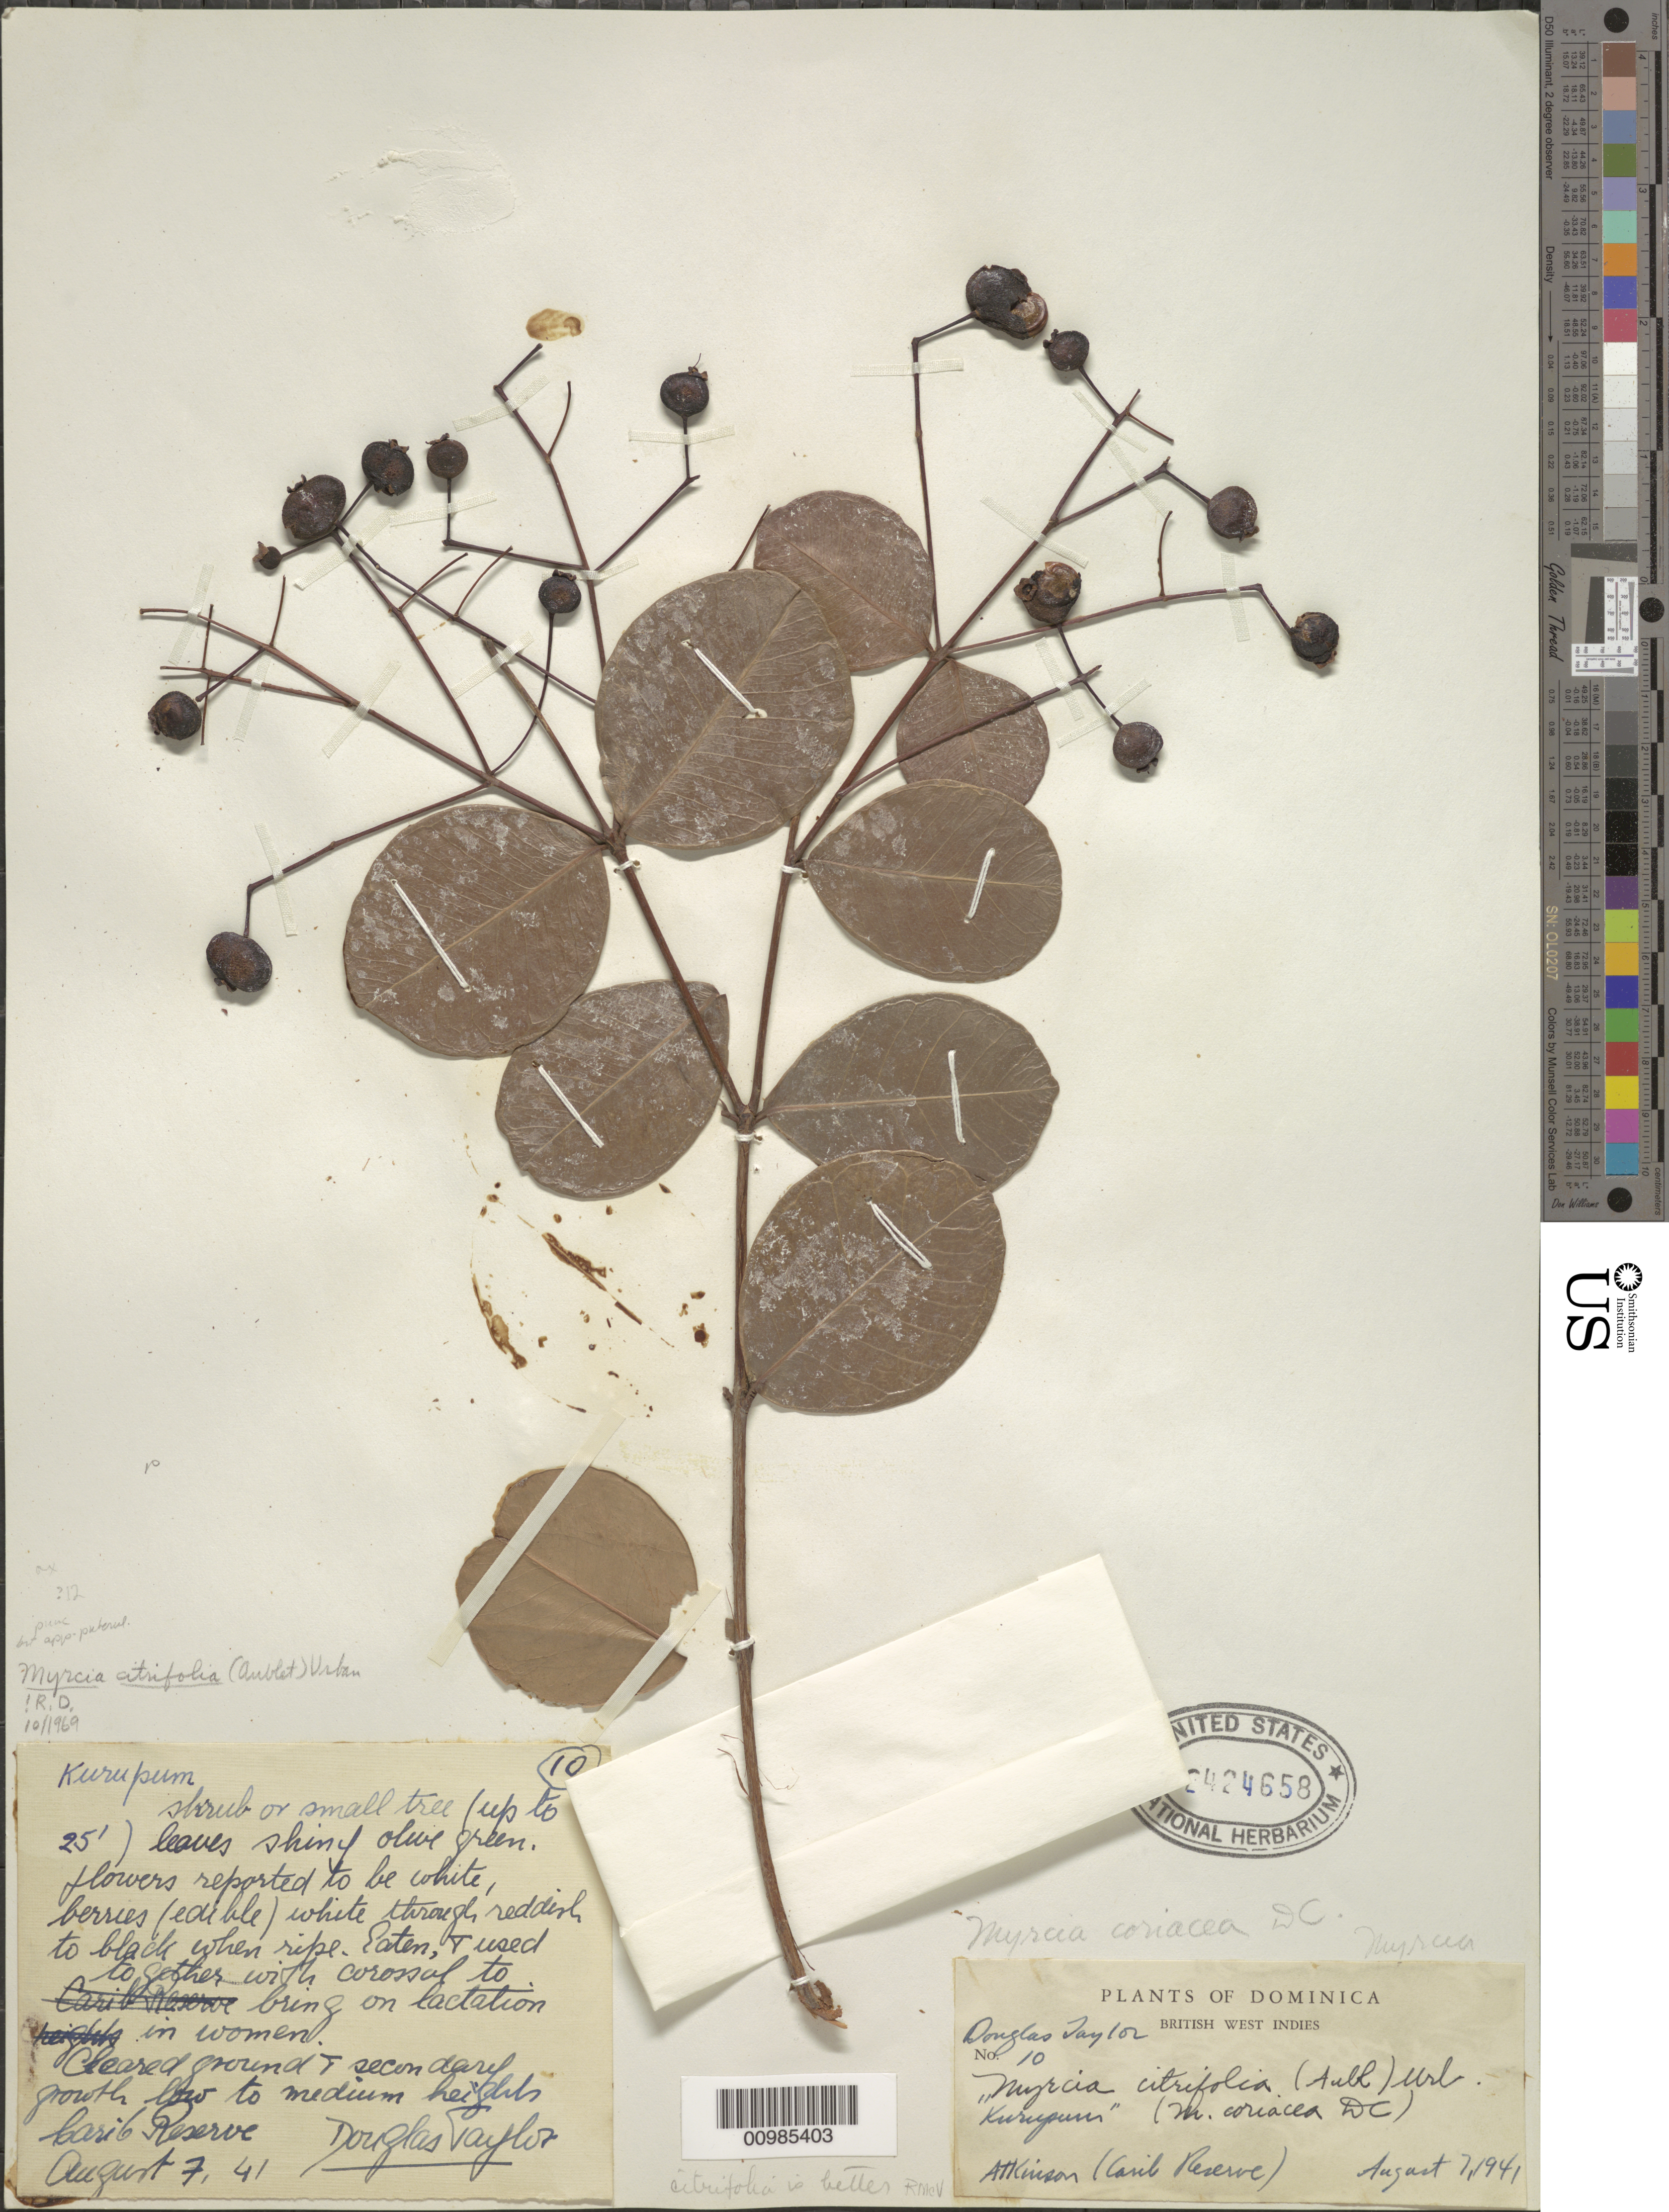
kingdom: Plantae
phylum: Tracheophyta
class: Magnoliopsida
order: Myrtales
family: Myrtaceae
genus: Myrcia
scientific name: Myrcia citrifolia var. citrifolia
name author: (Aubl.) Urb.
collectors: D. Taylor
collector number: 10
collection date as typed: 07 Aug 1941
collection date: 1941-08-07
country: Dominica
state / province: St. David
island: Dominica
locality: Atkinson (Carib Reserve)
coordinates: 0 N, 0 E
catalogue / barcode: US 2424658